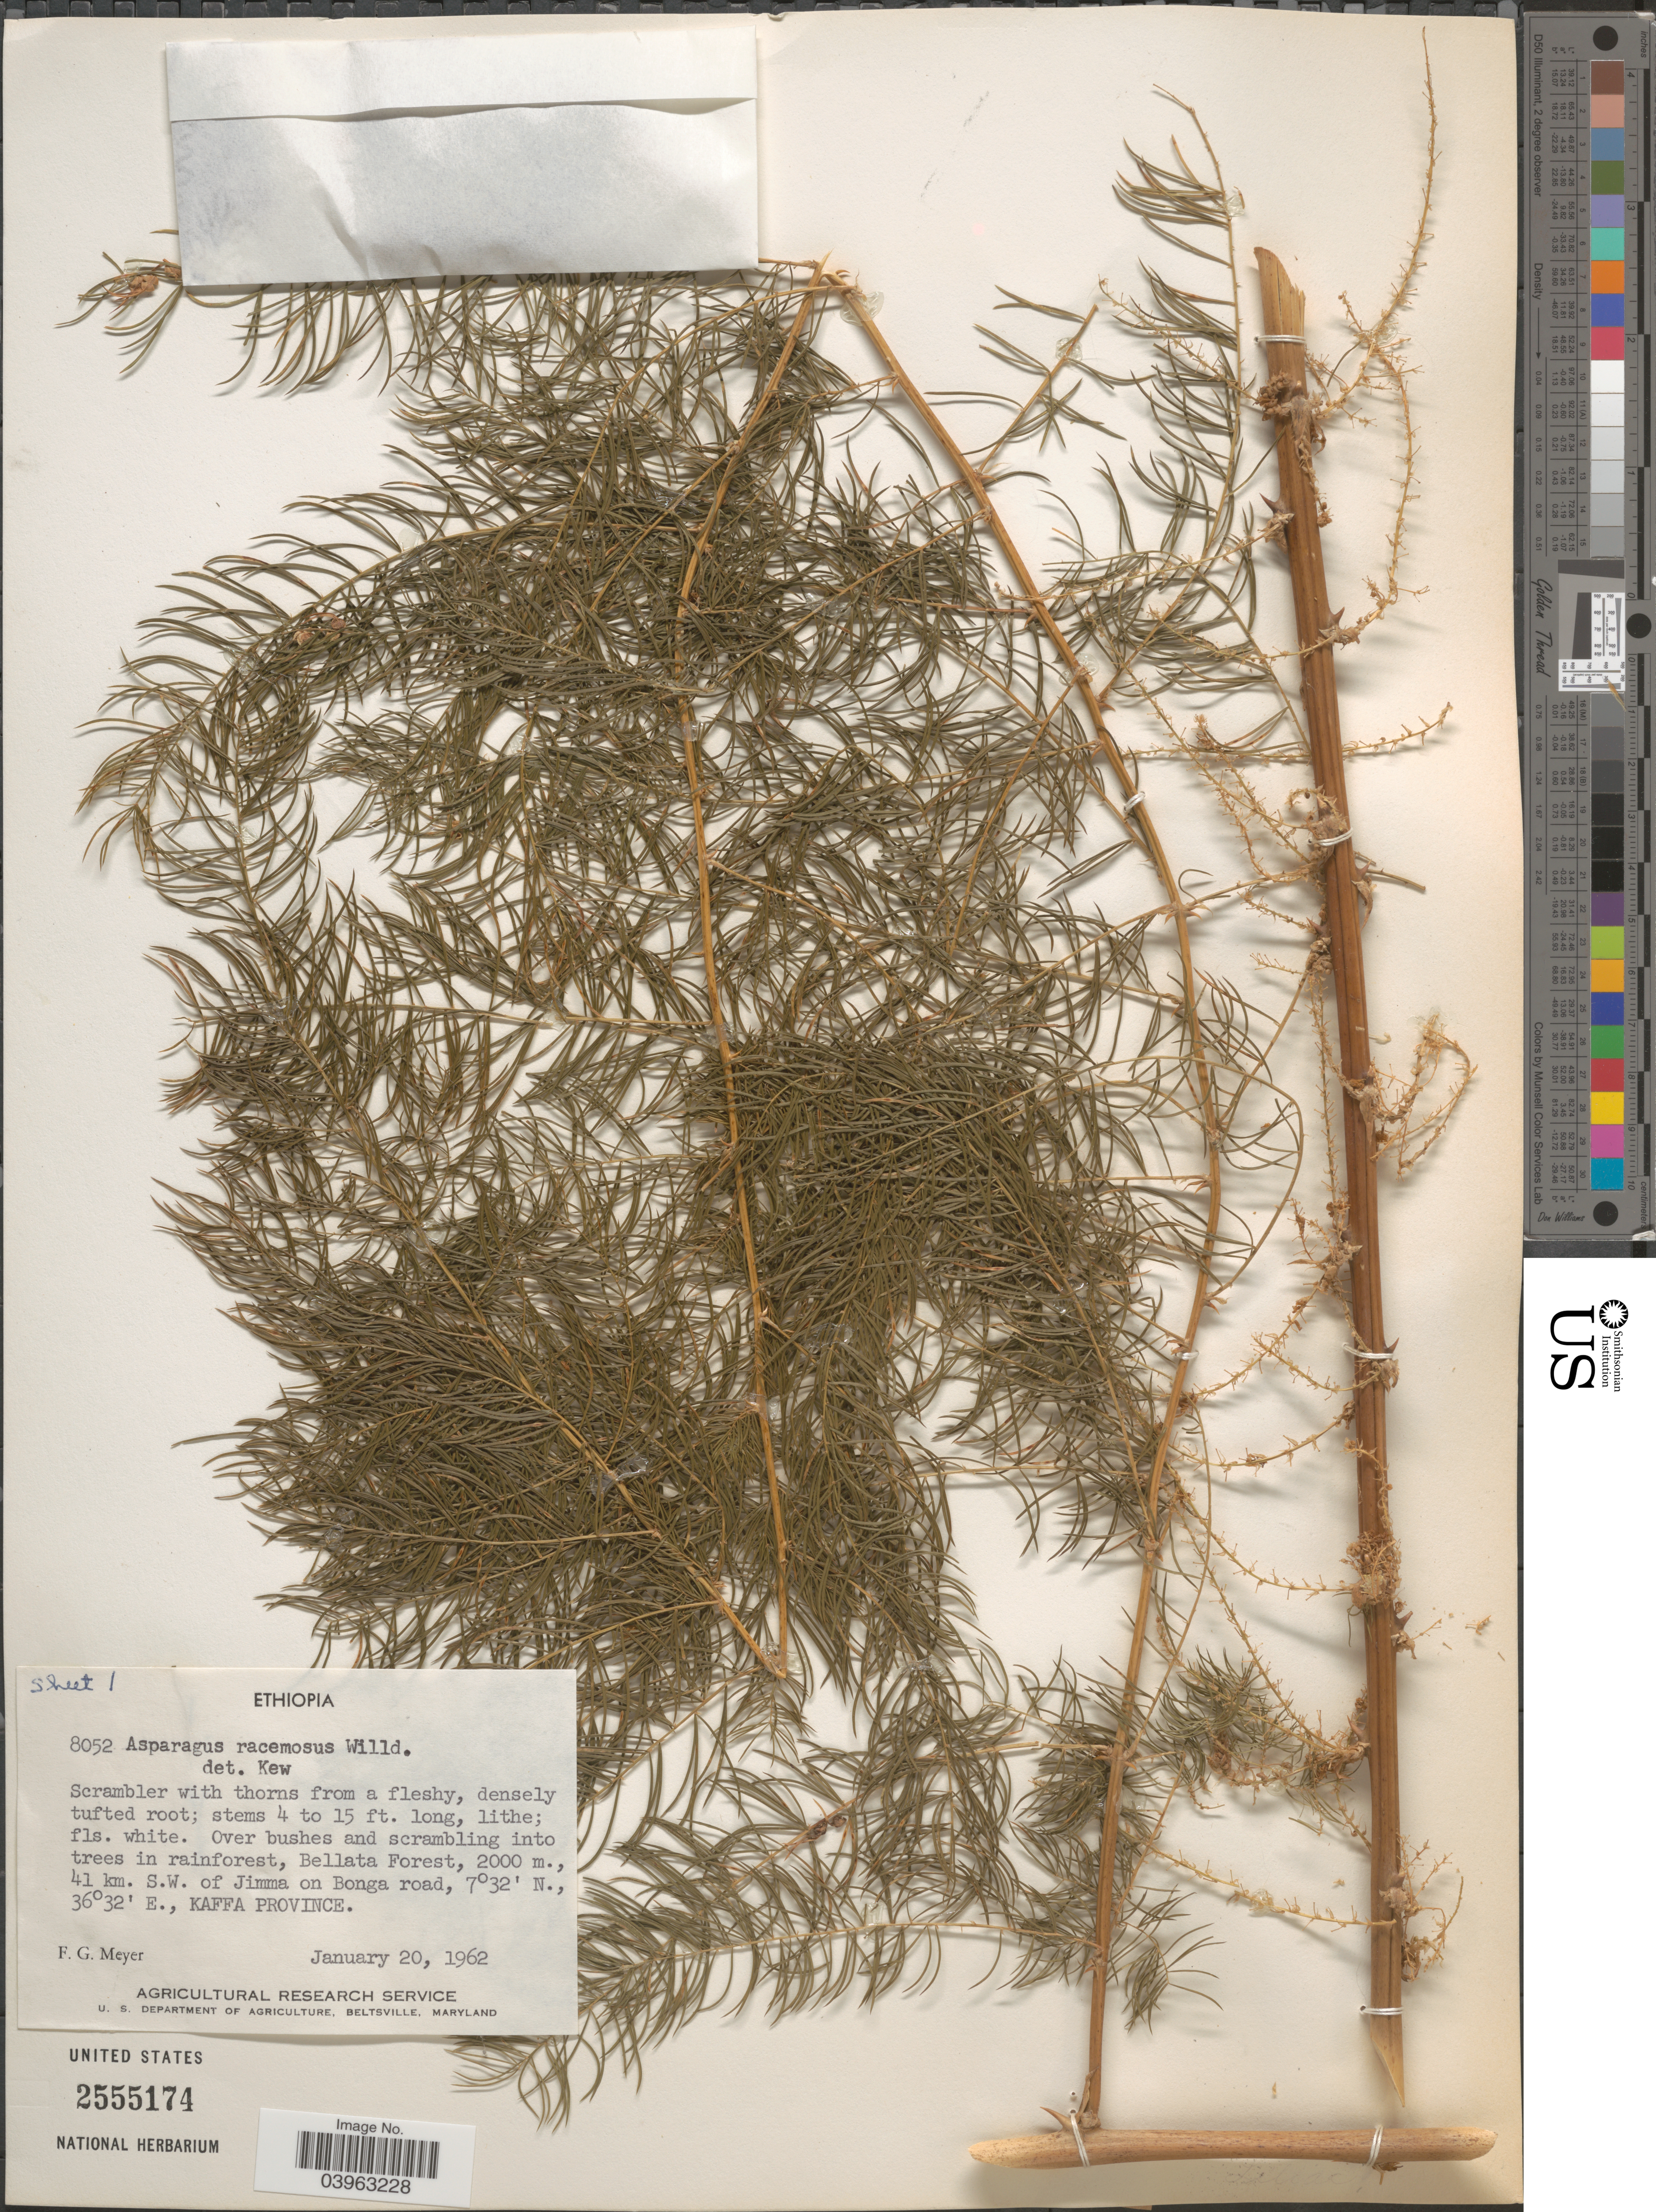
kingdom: Plantae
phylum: Tracheophyta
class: Liliopsida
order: Asparagales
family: Asparagaceae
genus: Asparagus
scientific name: Asparagus racemosus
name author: Willd.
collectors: F. G. Meyer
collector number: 8052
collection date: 1962-01-20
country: Ethiopia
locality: Over bushes and scrambling into trees in rainforest, Bellata Forest, 41 km. S.W. of Jimma on Bonga road, Kaffa Province.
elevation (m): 2000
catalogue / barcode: US 2555174